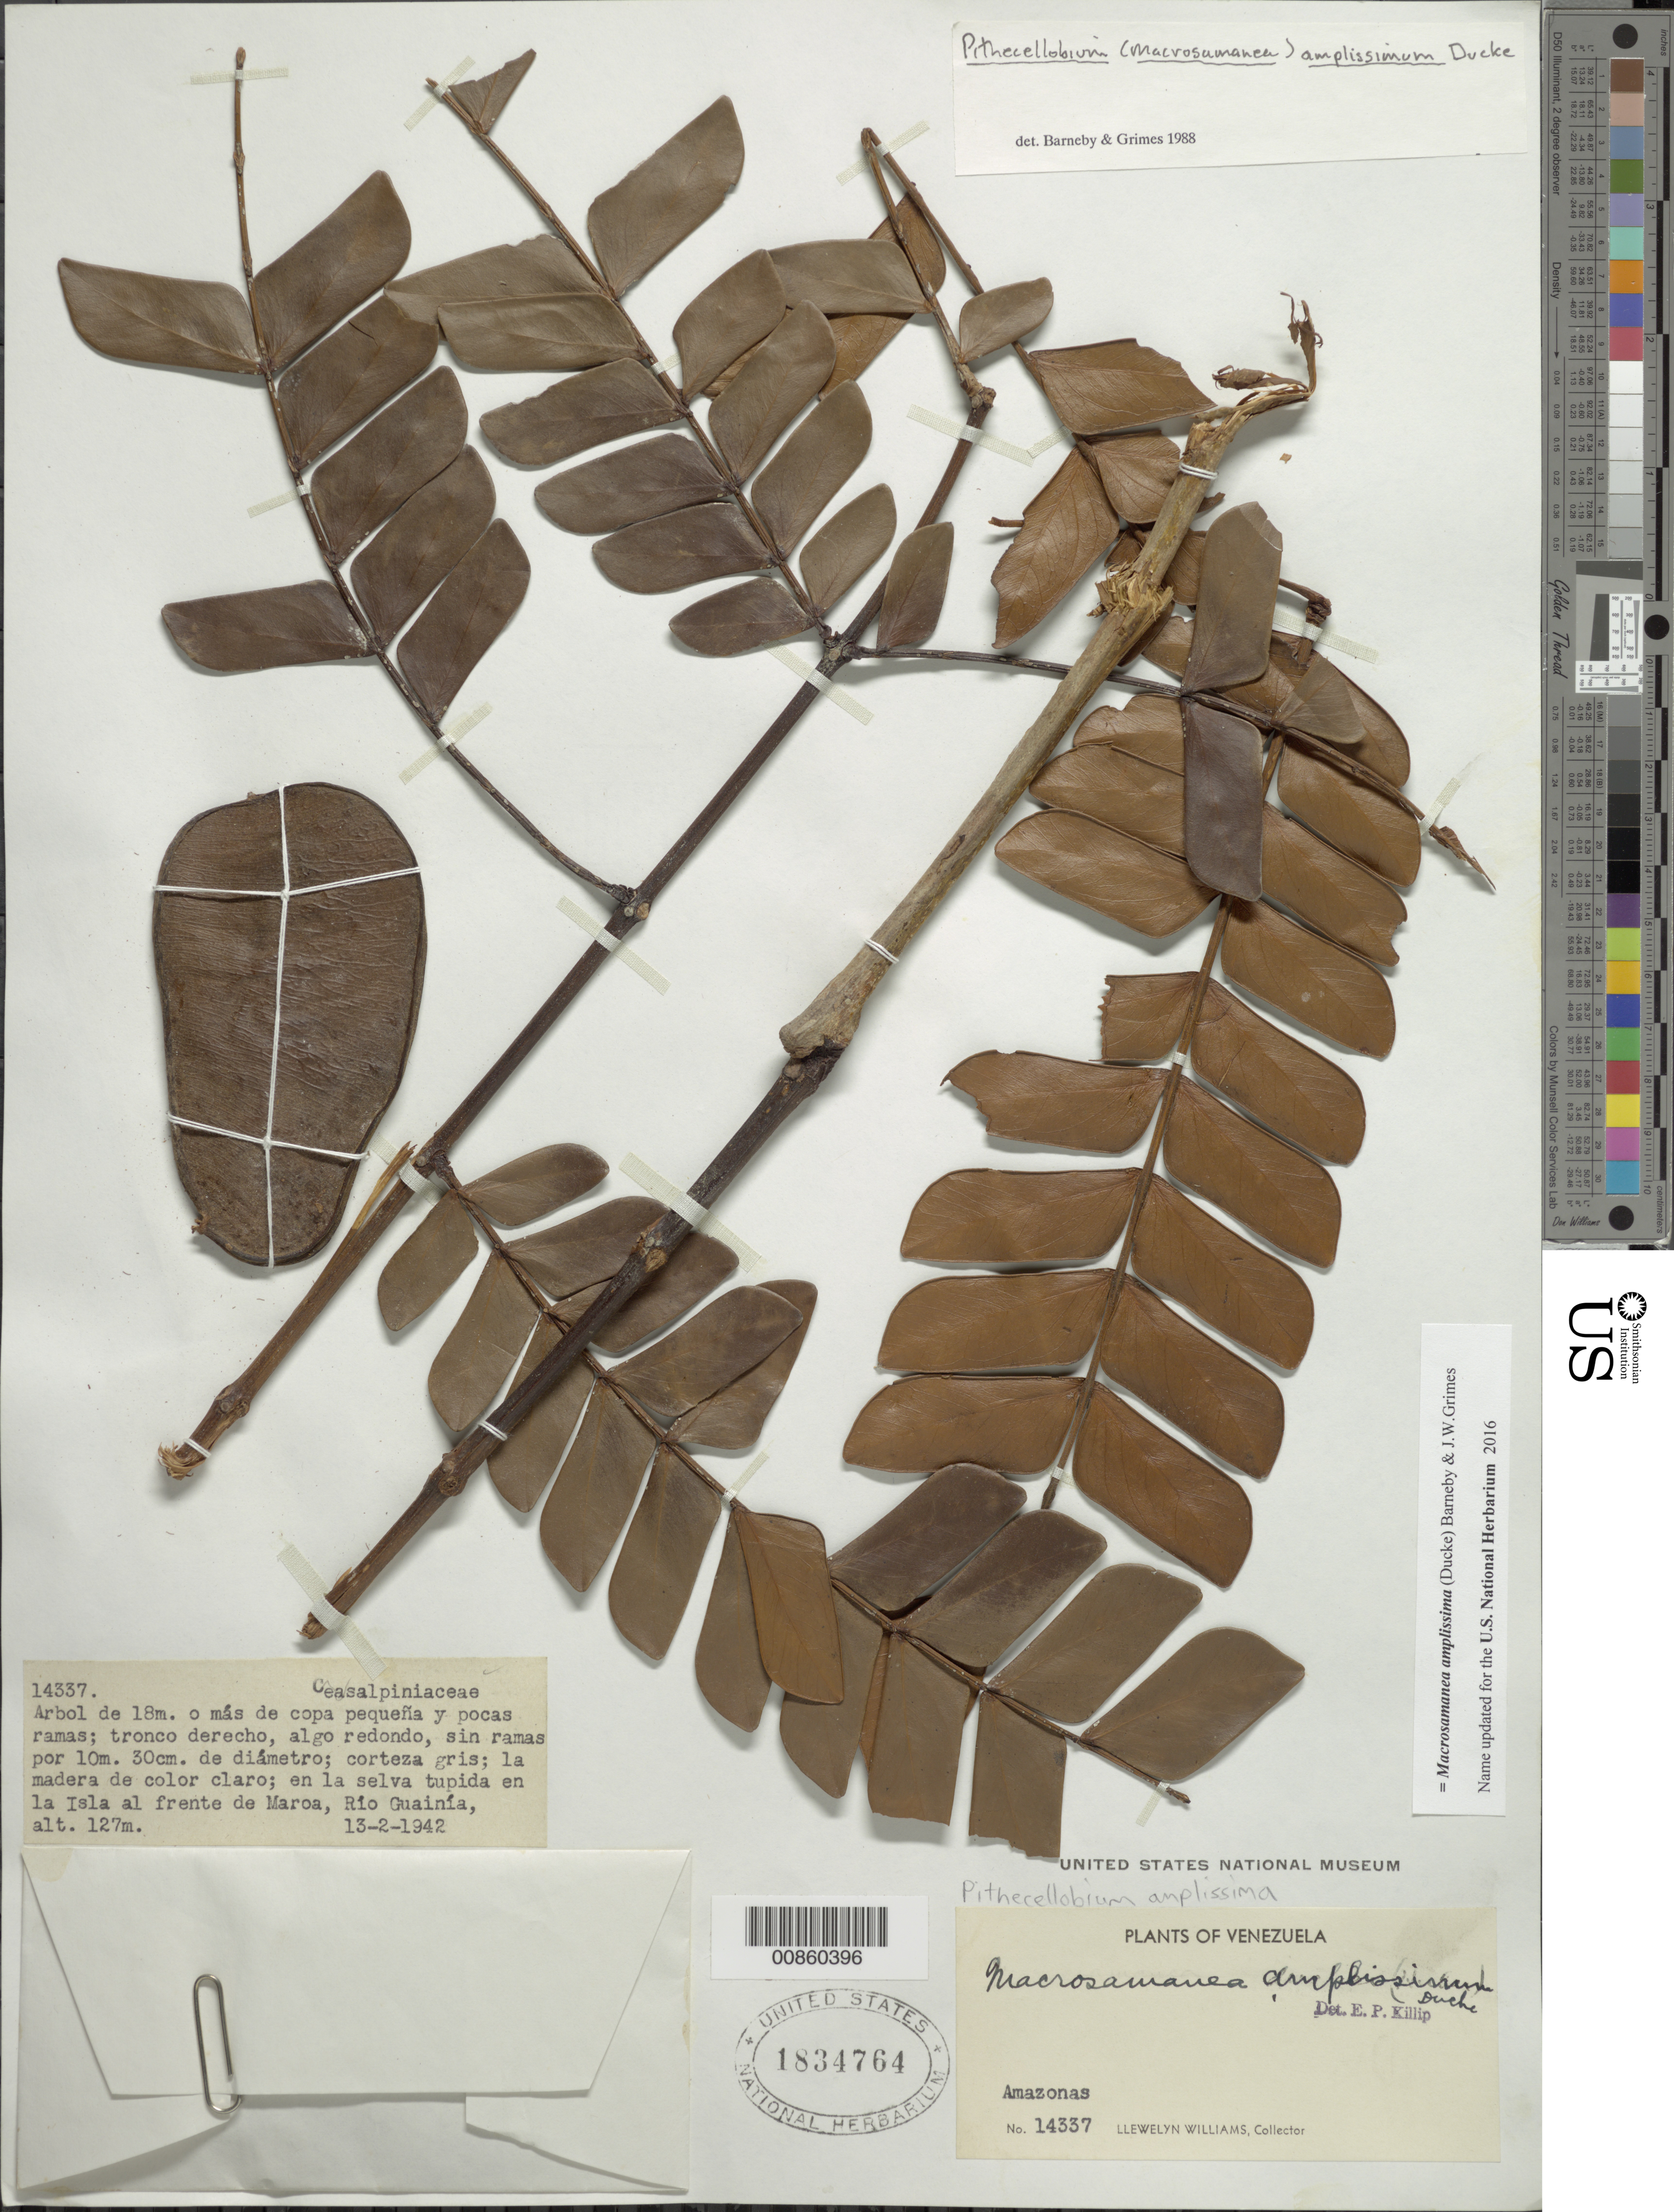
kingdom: Plantae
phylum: Tracheophyta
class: Magnoliopsida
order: Fabales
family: Fabaceae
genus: Macrosamanea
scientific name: Macrosamanea amplissima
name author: (Ducke) Barneby & J.W. Grimes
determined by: Killip, Ellsworth P.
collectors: Ll. Williams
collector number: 14337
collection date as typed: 13-Feb-42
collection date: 1942-02-13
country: Venezuela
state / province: Amazonas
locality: Maroa, Río Guainía, isla al frente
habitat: Selva tupida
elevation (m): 127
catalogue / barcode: US 1834764